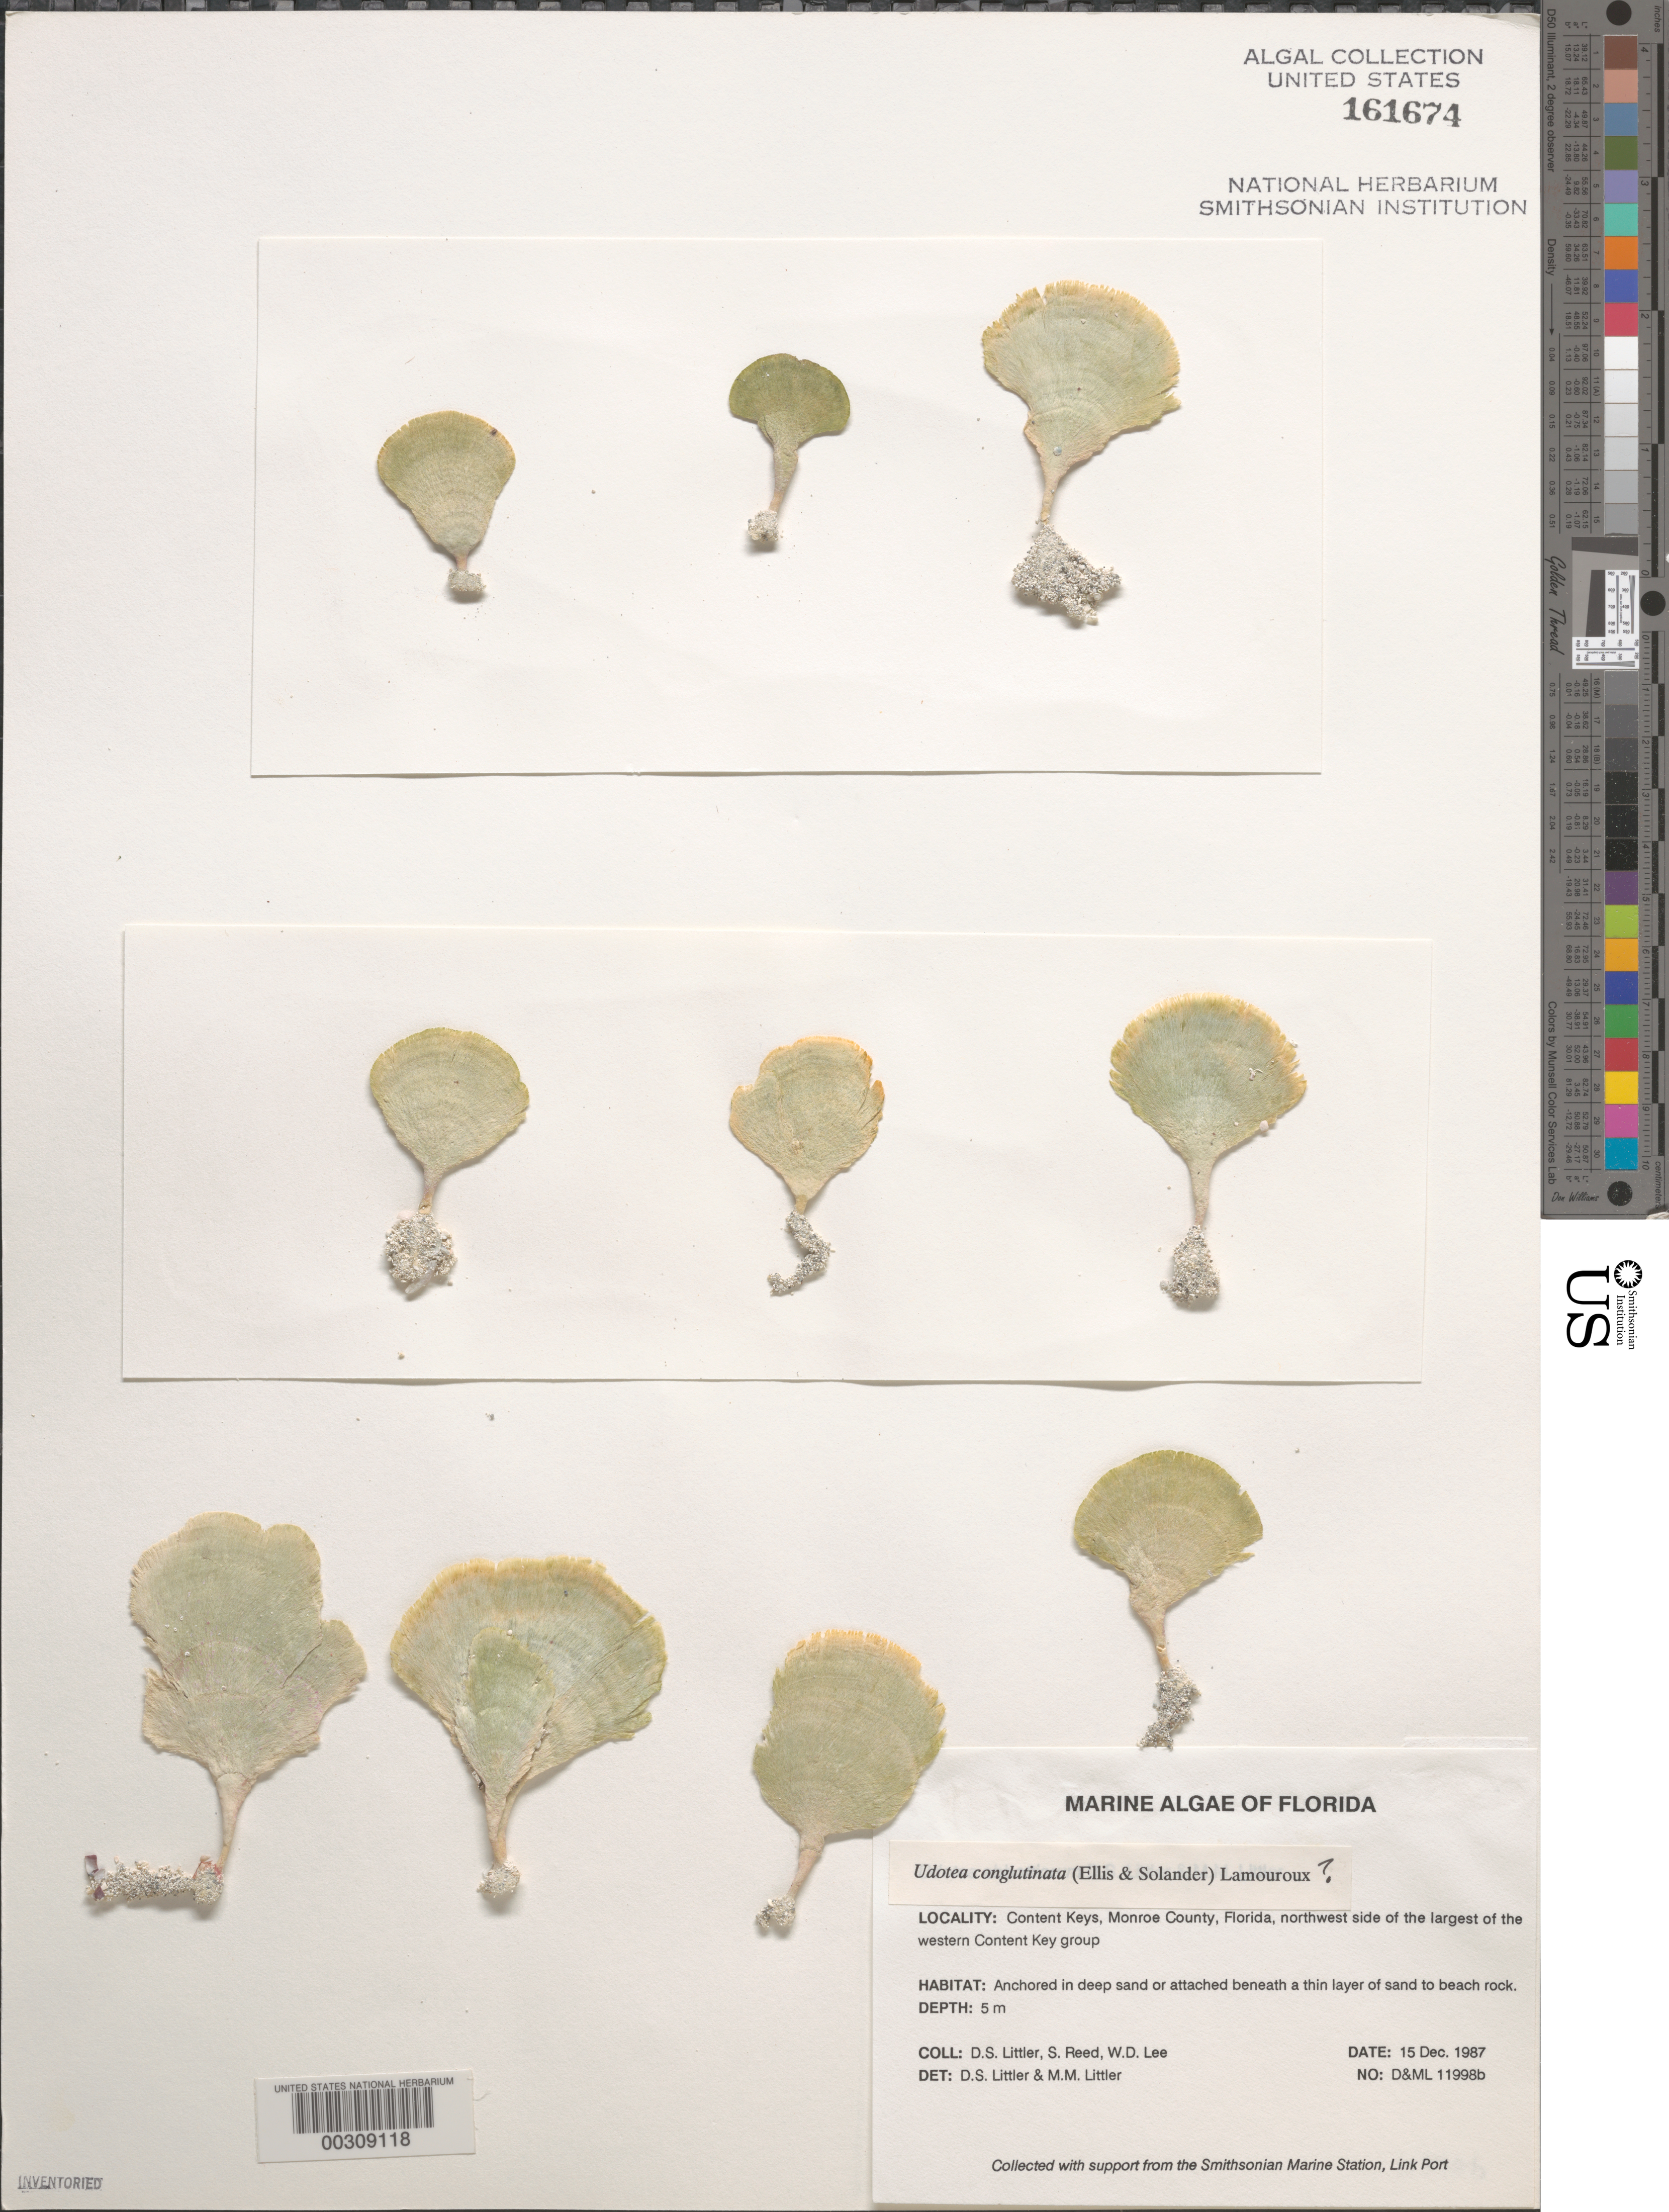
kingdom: Plantae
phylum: Chlorophyta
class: Ulvophyceae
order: Bryopsidales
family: Udoteaceae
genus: Udotea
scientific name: Udotea conglutinata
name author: (Ellis & Sol.) J.V.Lamouroux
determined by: Littler, D. S.; Littler, M. M.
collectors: D. S. Littler, S. Reed & W. Lee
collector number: D&ML 11998b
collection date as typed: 15 Dec 1987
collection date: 1987-12-15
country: United States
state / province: Florida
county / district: Monroe County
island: Content Keys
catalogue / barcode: US 161674